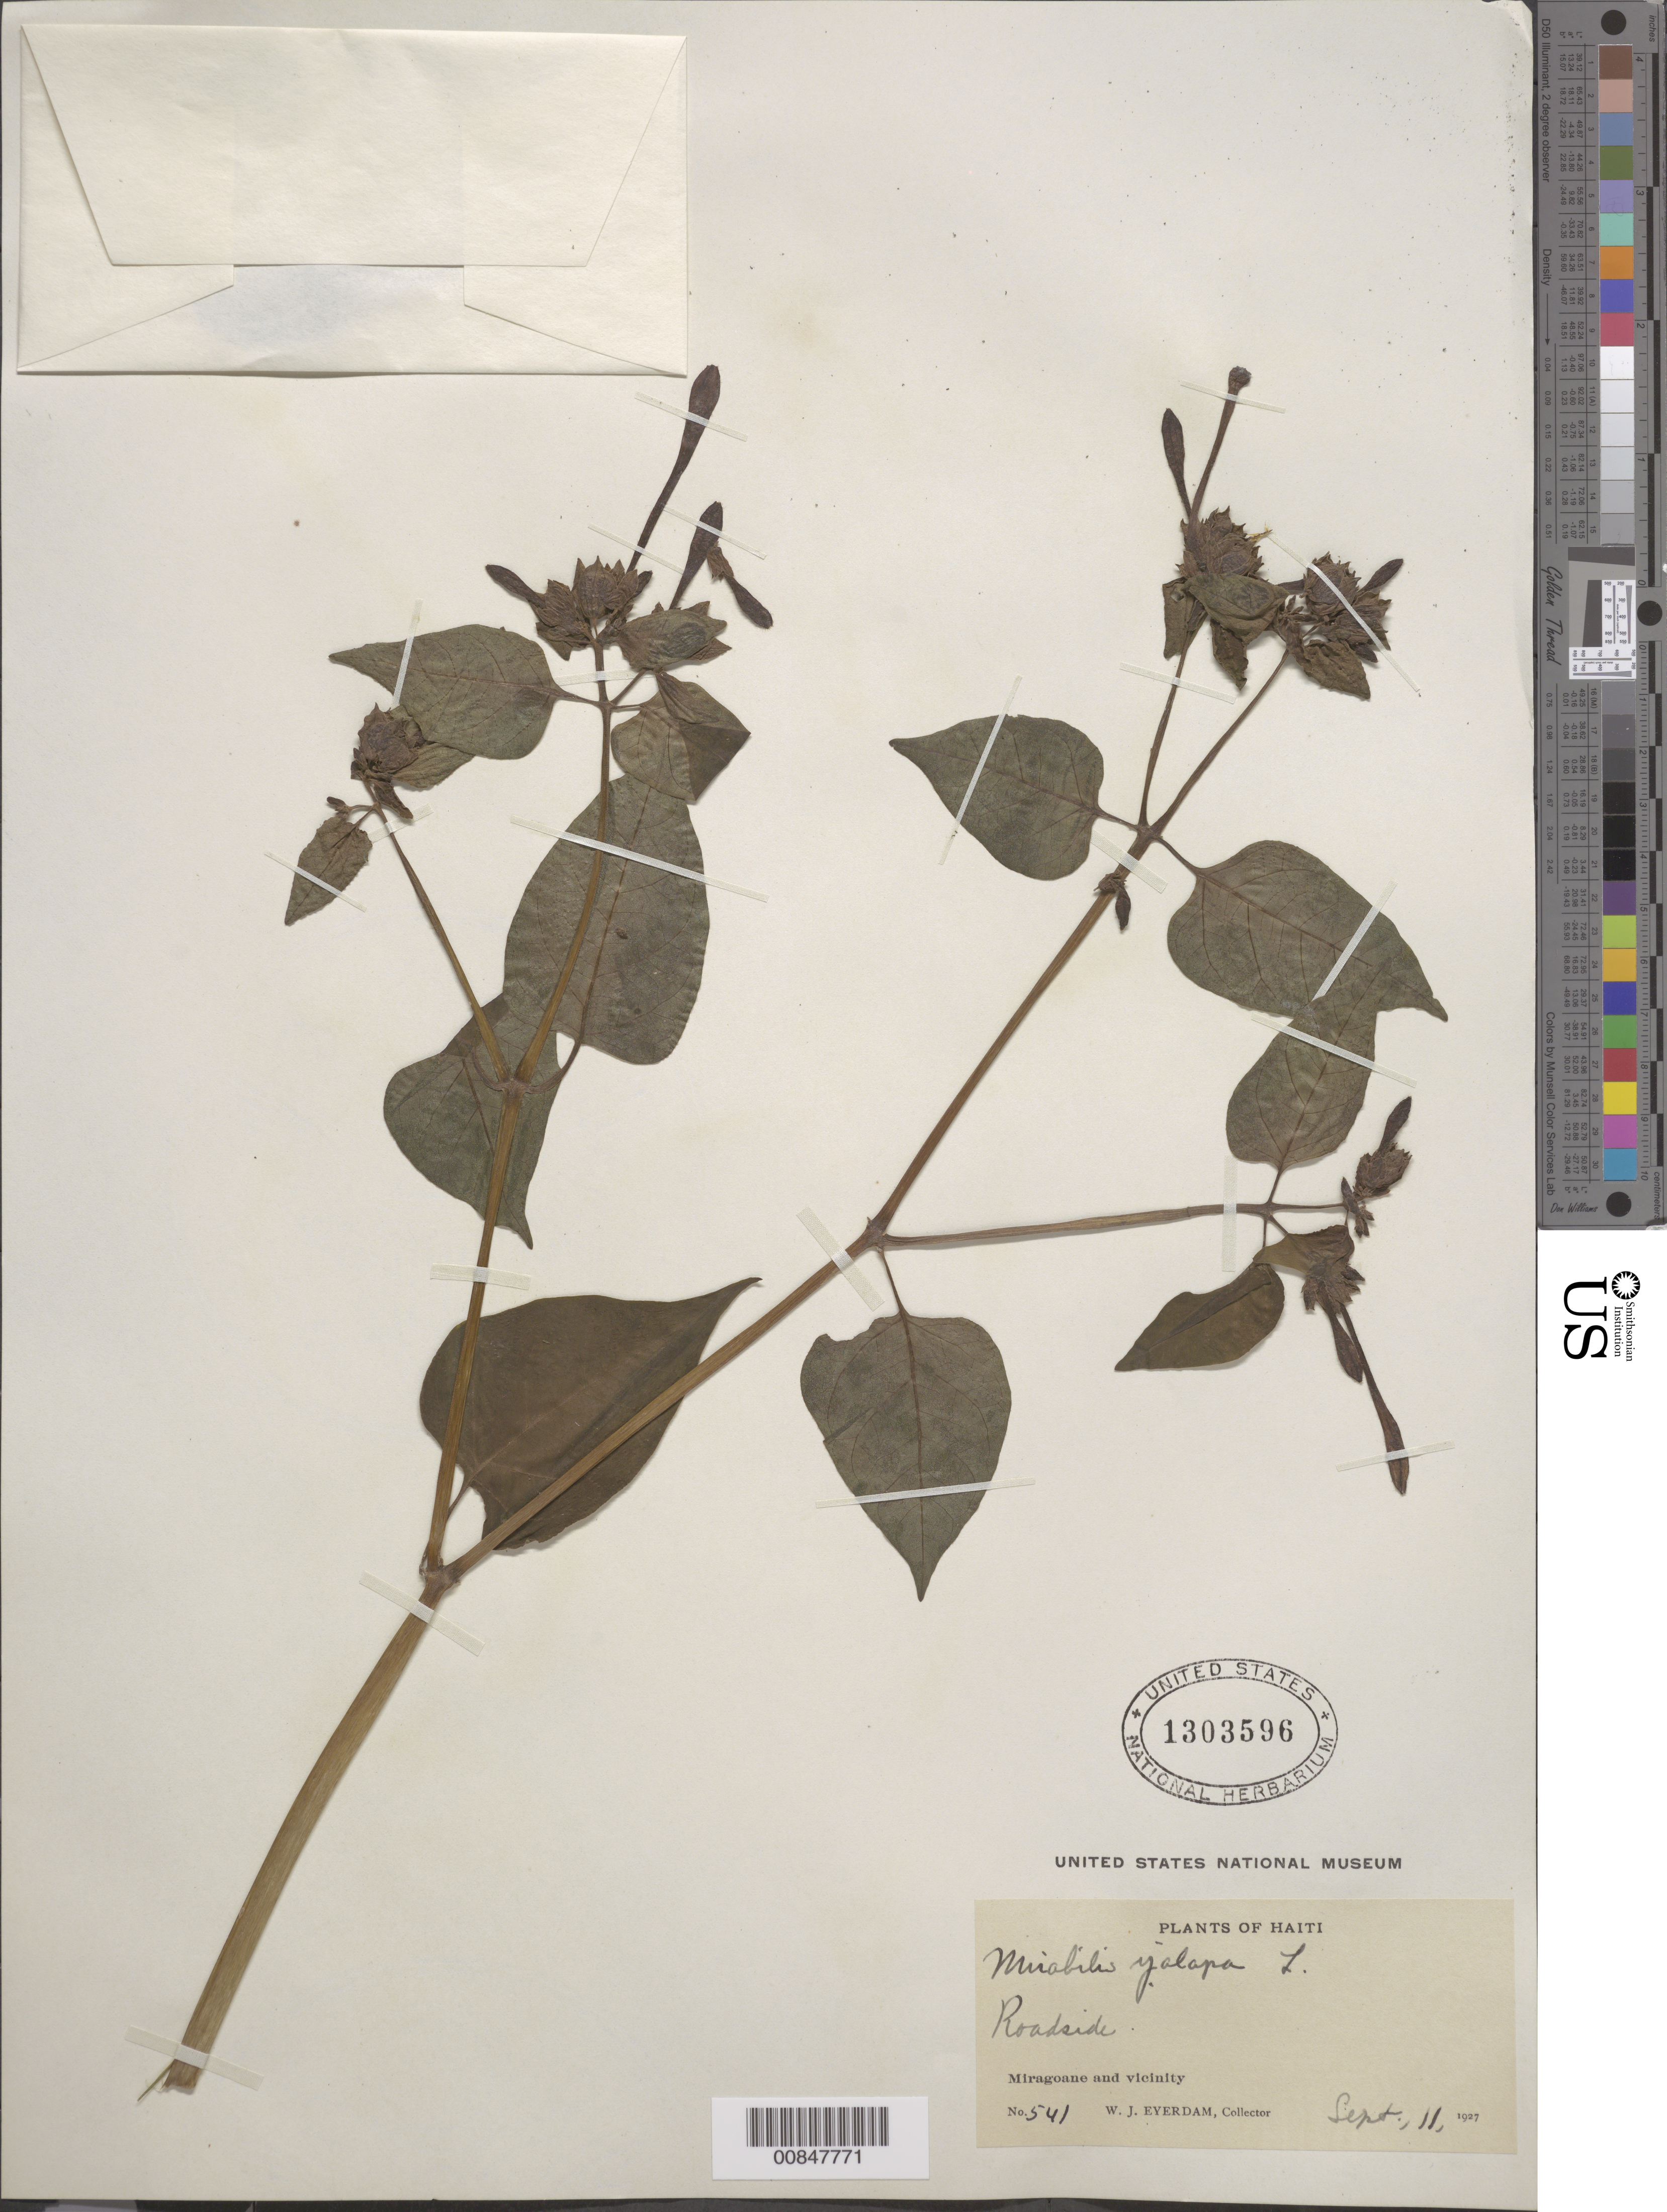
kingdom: Plantae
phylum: Tracheophyta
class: Magnoliopsida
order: Caryophyllales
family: Nyctaginaceae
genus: Mirabilis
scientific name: Mirabilis jalapa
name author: L.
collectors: W. J. Eyerdam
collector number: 541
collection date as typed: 11 Sep 1927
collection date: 1927-09-11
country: Haiti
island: Hispaniola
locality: Miragoane and vicinity. Roadside.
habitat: Roadside.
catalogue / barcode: US 1303596